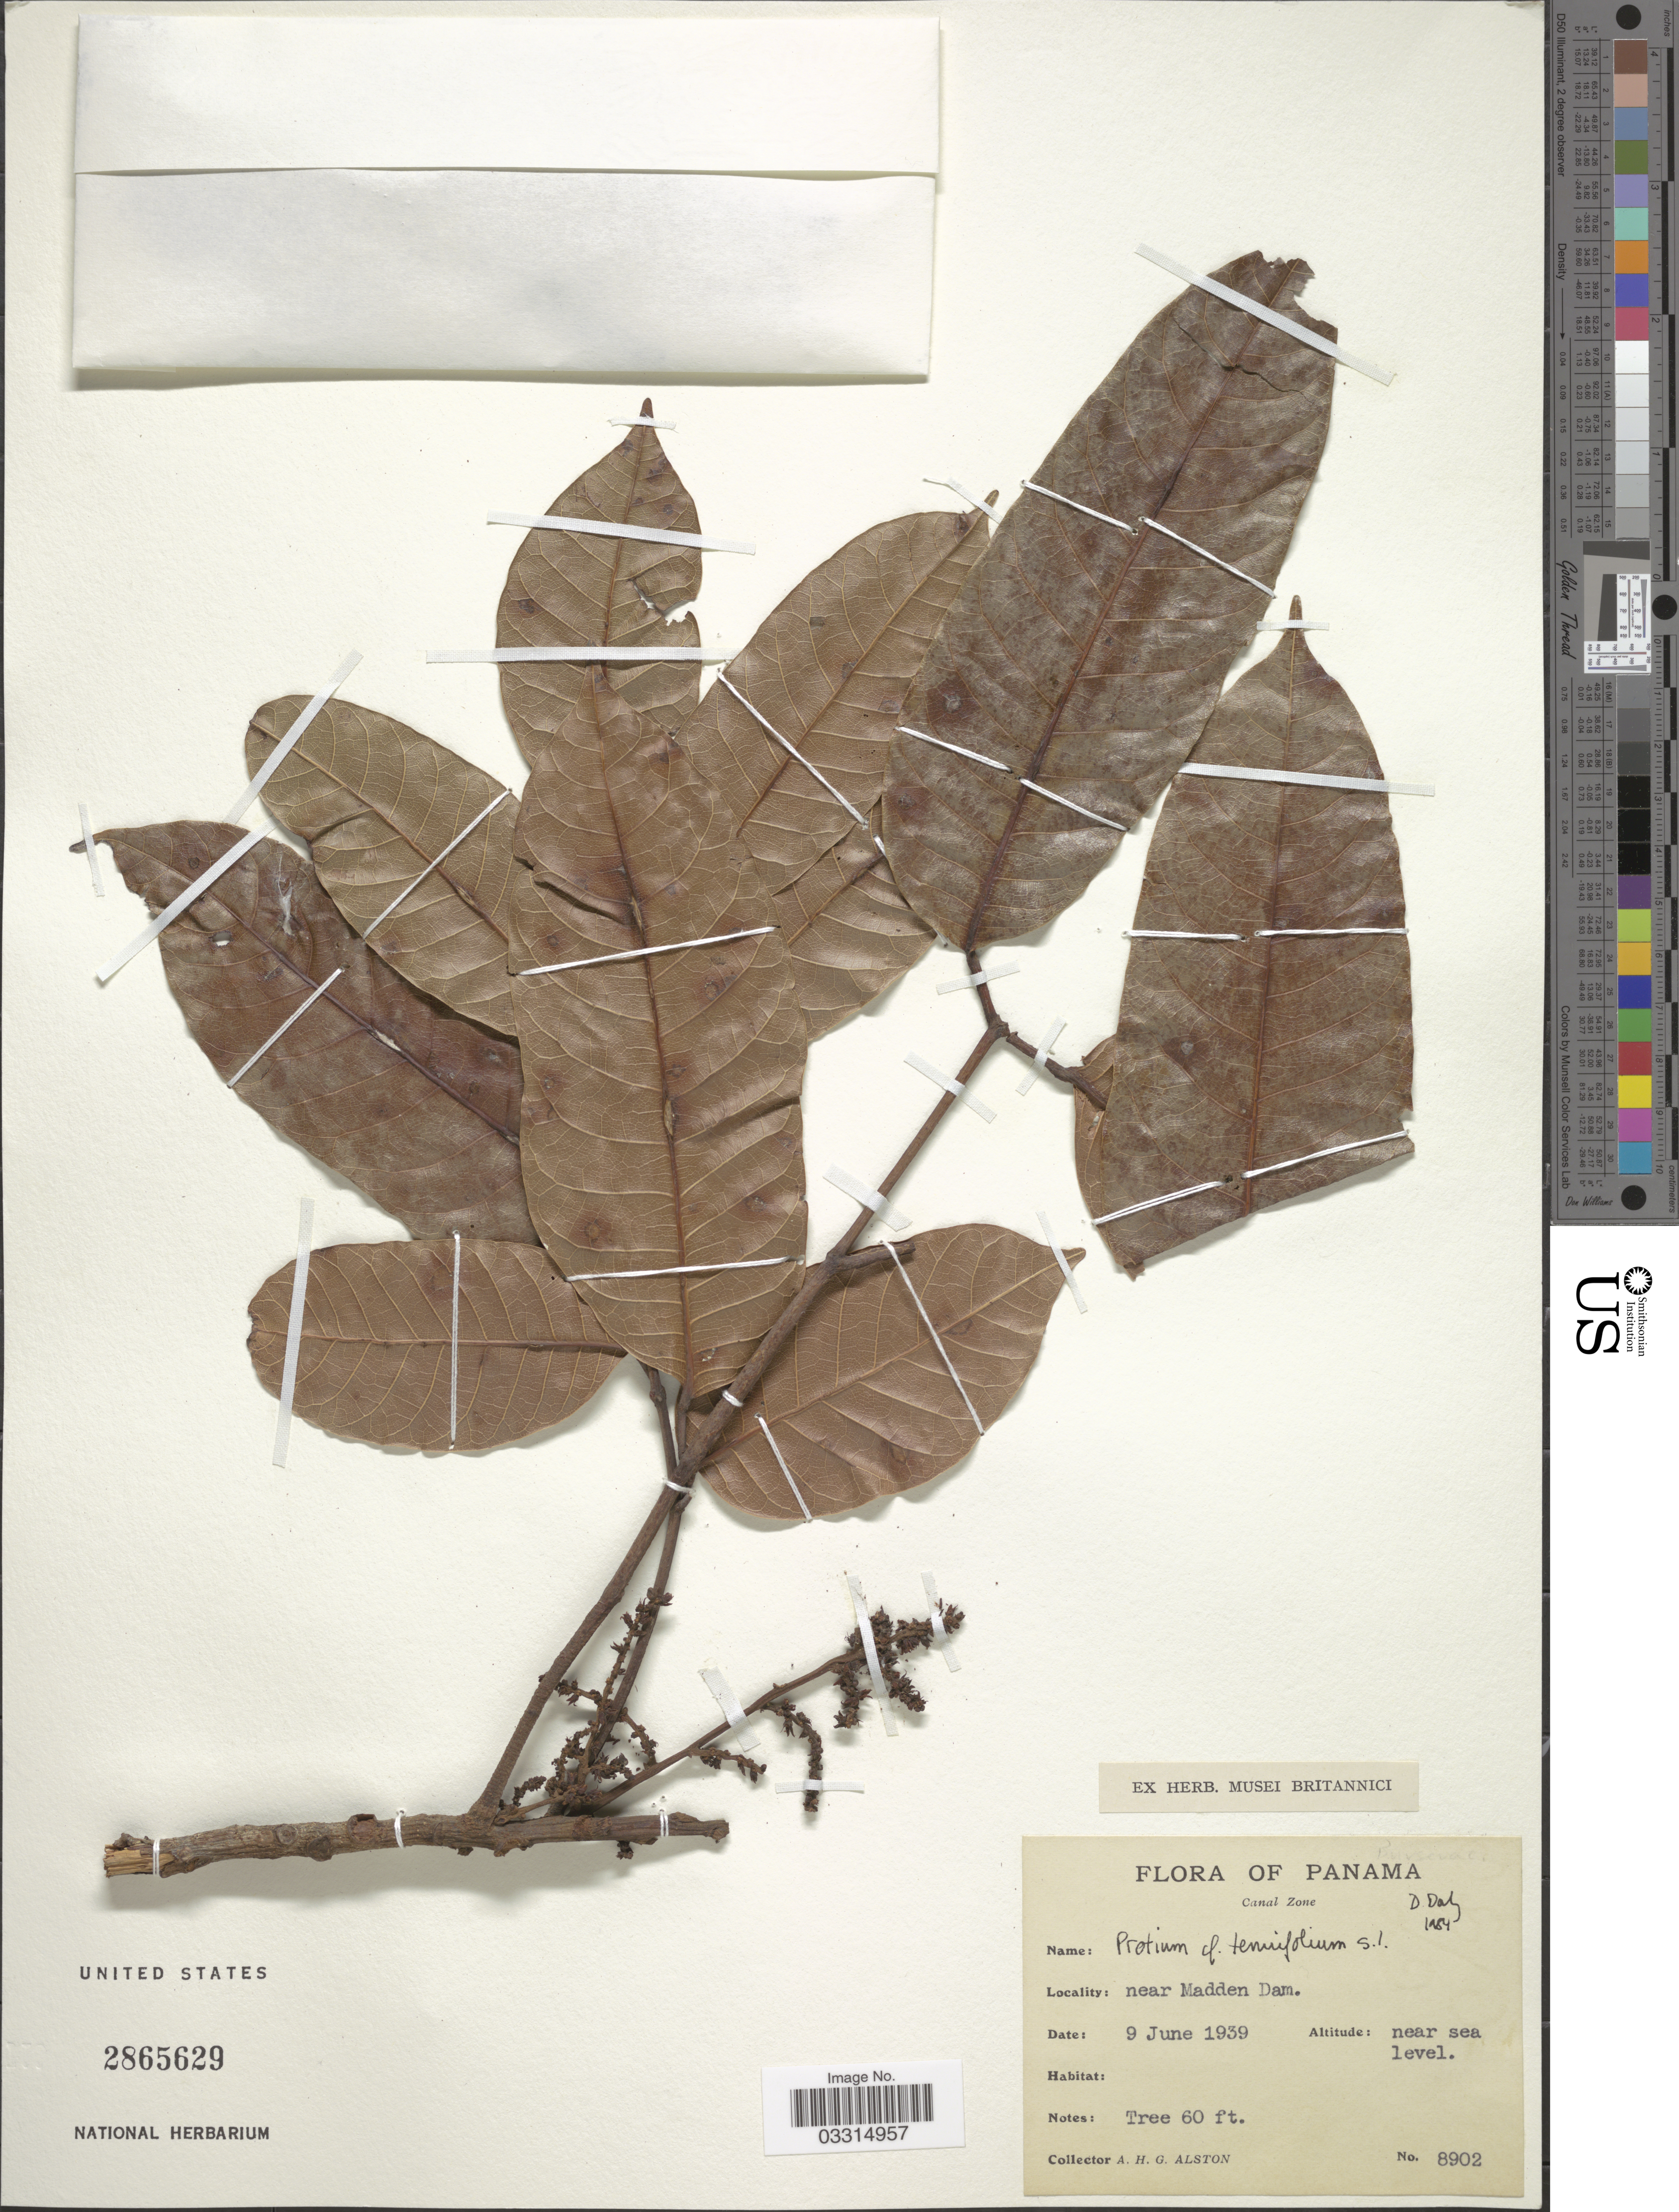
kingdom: Plantae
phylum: Tracheophyta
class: Magnoliopsida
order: Sapindales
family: Burseraceae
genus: Protium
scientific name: Protium tenuifolium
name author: (Engl.) Engl.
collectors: A. H. Alston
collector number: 8902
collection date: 1939-06-09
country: Panama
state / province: Colón / Panamá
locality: Canal Zone. Near Madden Dam.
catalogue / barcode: US 2865629